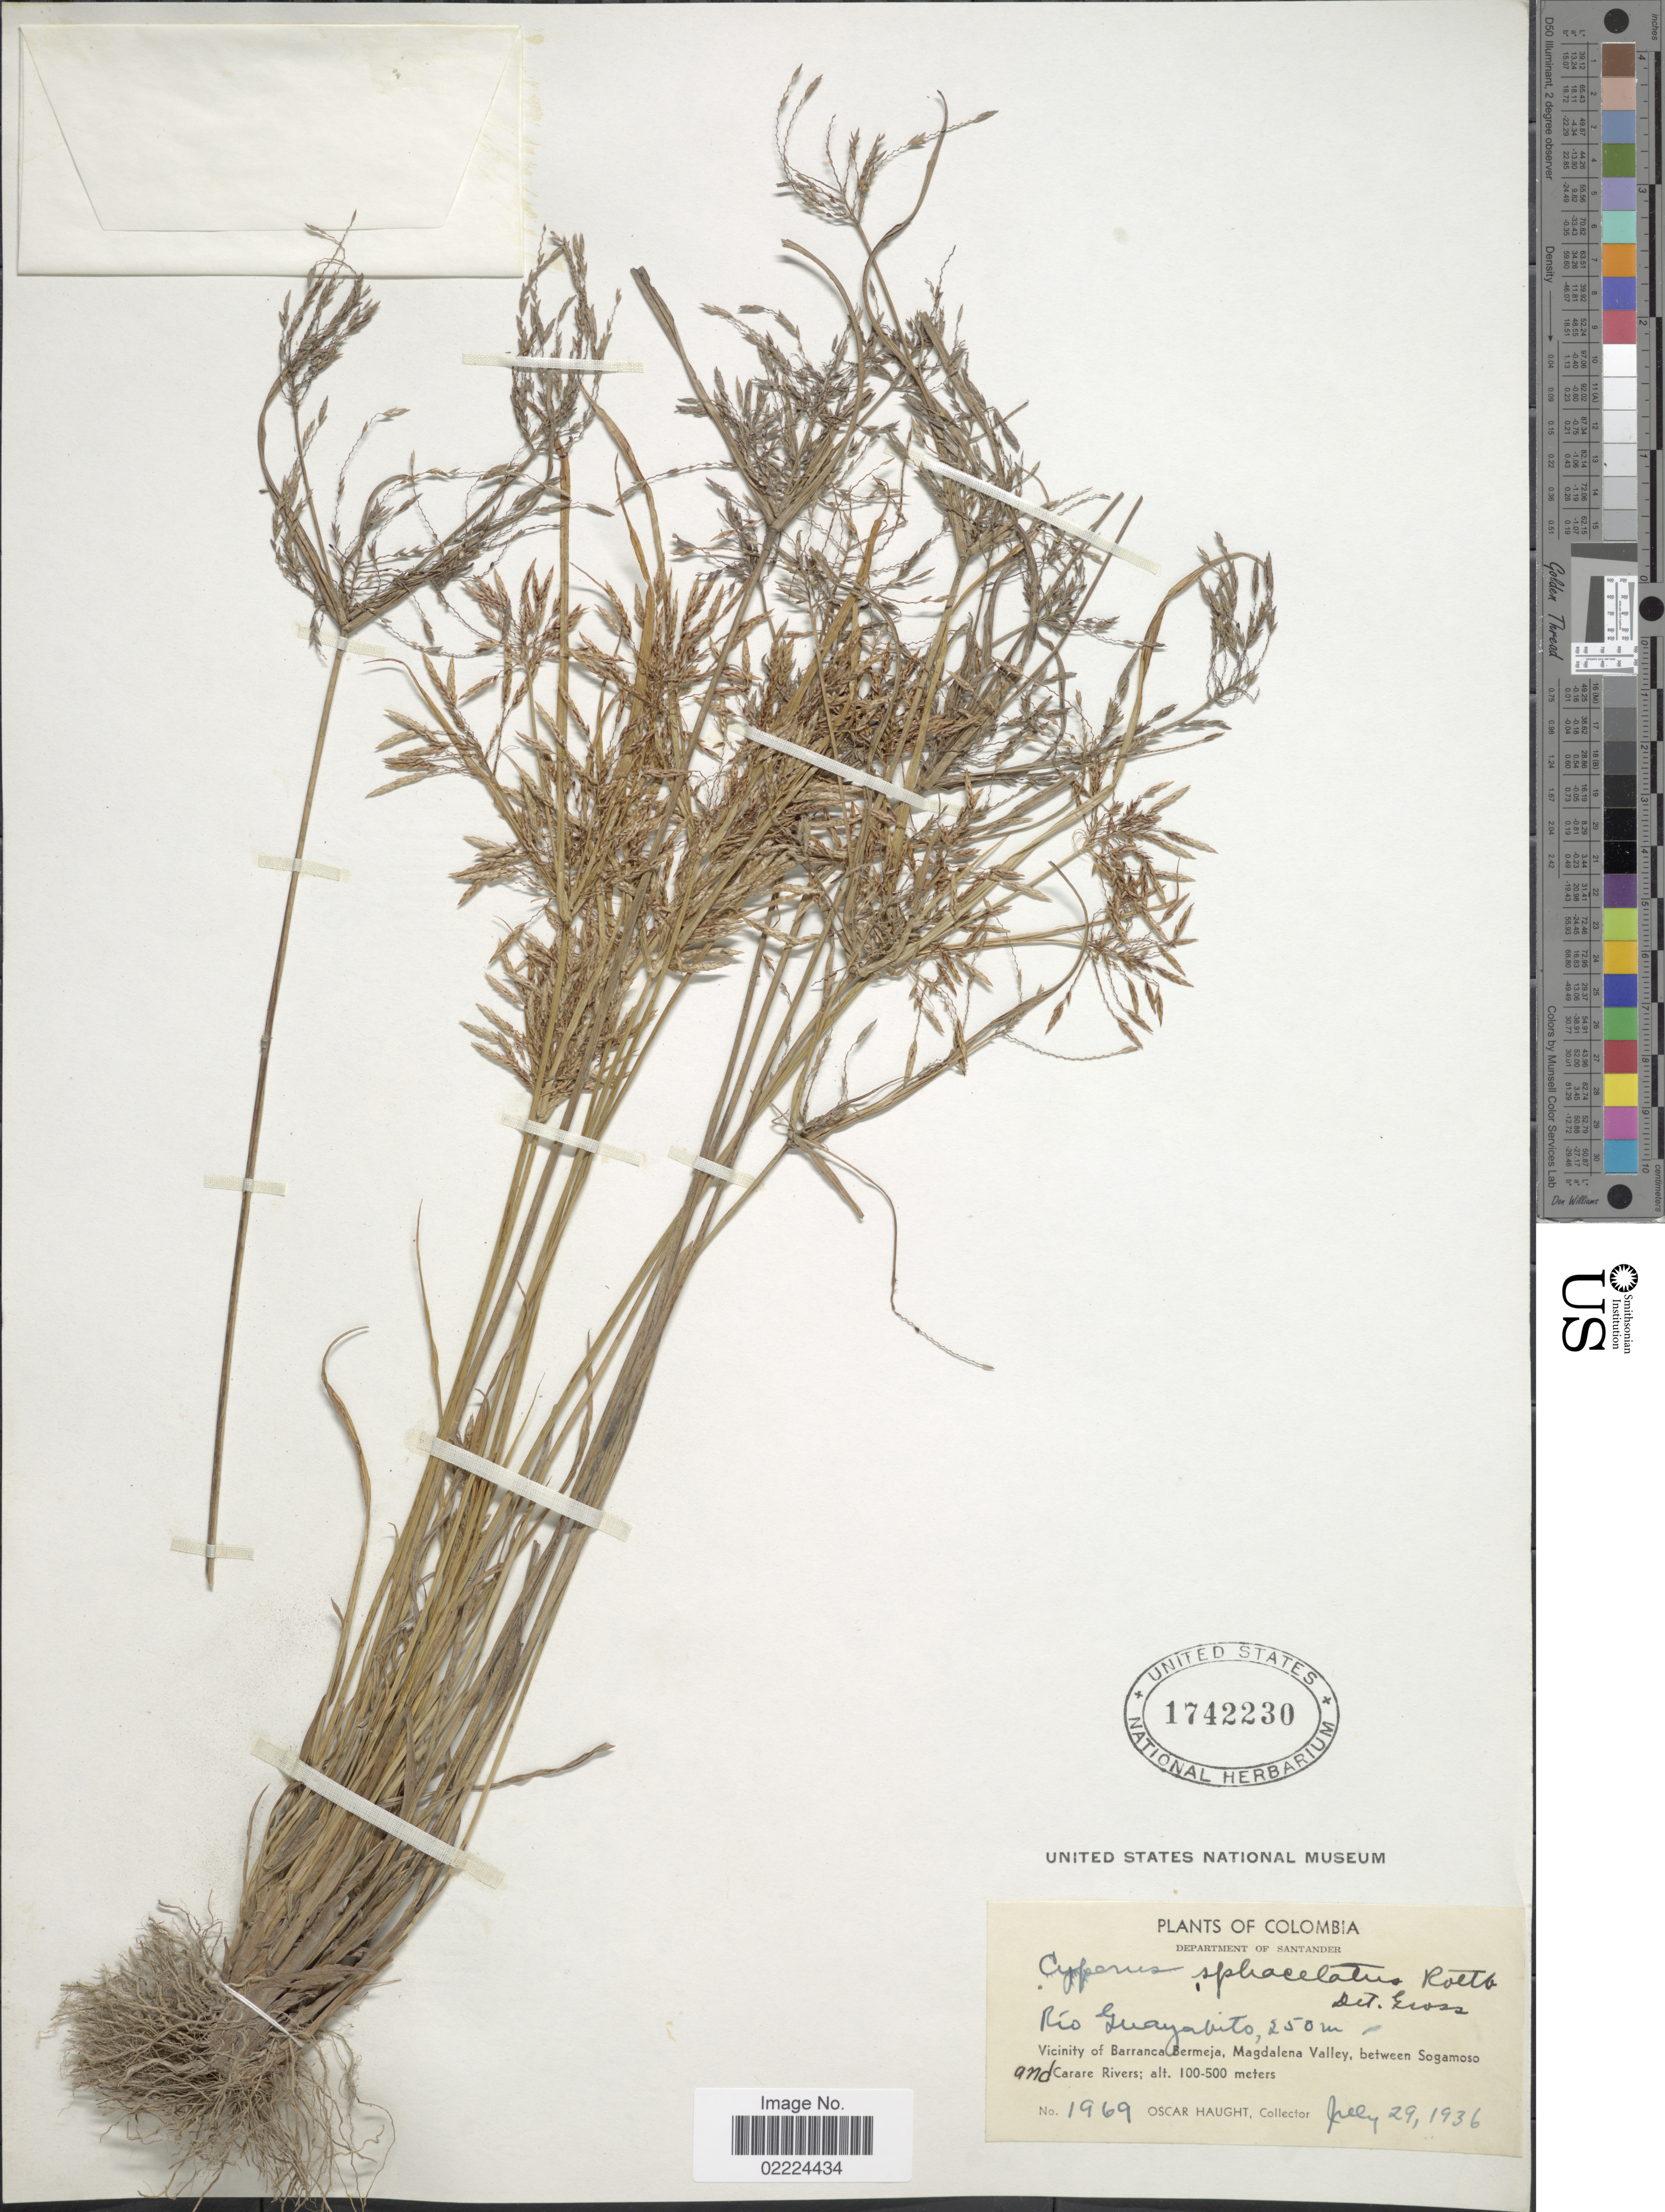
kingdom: Plantae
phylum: Tracheophyta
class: Liliopsida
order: Poales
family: Cyperaceae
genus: Cyperus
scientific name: Cyperus sphacelatus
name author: Rottb.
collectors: O. L. Haught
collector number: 1969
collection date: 1936-07-29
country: Colombia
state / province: Santander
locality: Vicinity of Barranca Bermeja, Magdalena Valley, between Sogamoso and Carare Rivers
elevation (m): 100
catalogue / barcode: US 1742230